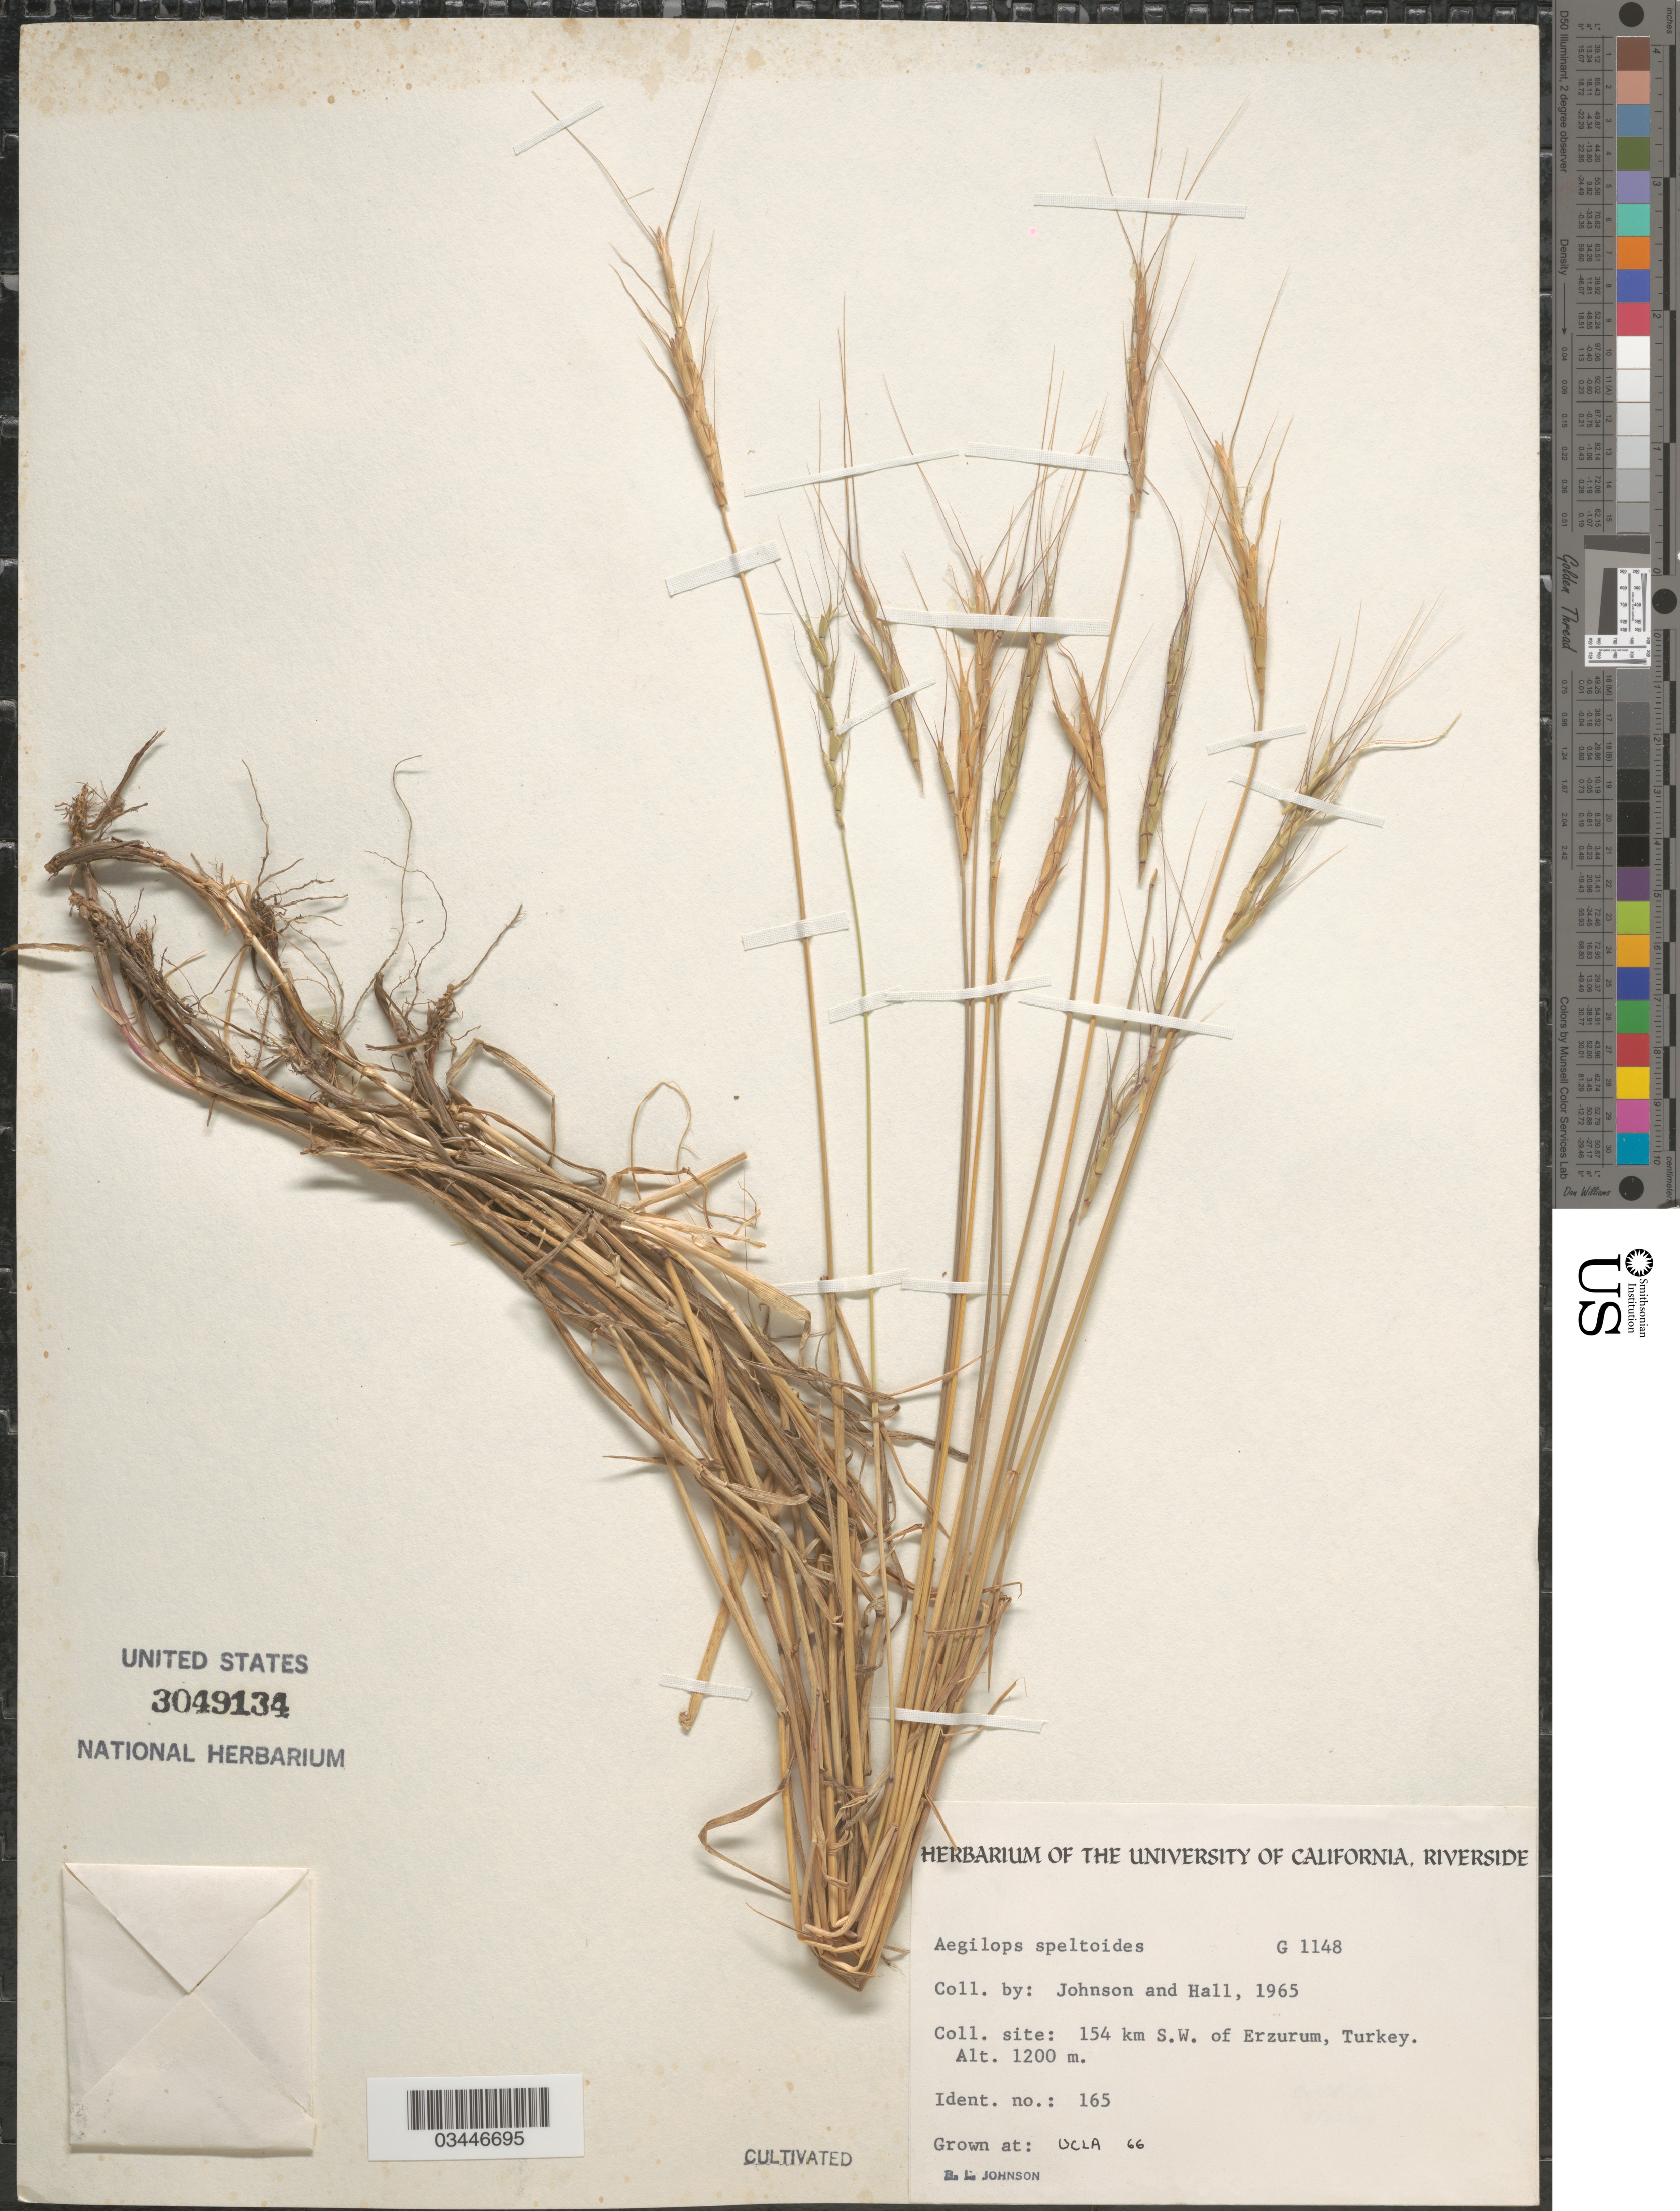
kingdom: Plantae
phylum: Tracheophyta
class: Liliopsida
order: Poales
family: Poaceae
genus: Aegilops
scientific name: Aegilops speltoides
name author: Tausch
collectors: B. Johnson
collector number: G1148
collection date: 1966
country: United States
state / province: California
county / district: Los Angeles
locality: UCLA.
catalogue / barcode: US 3049134